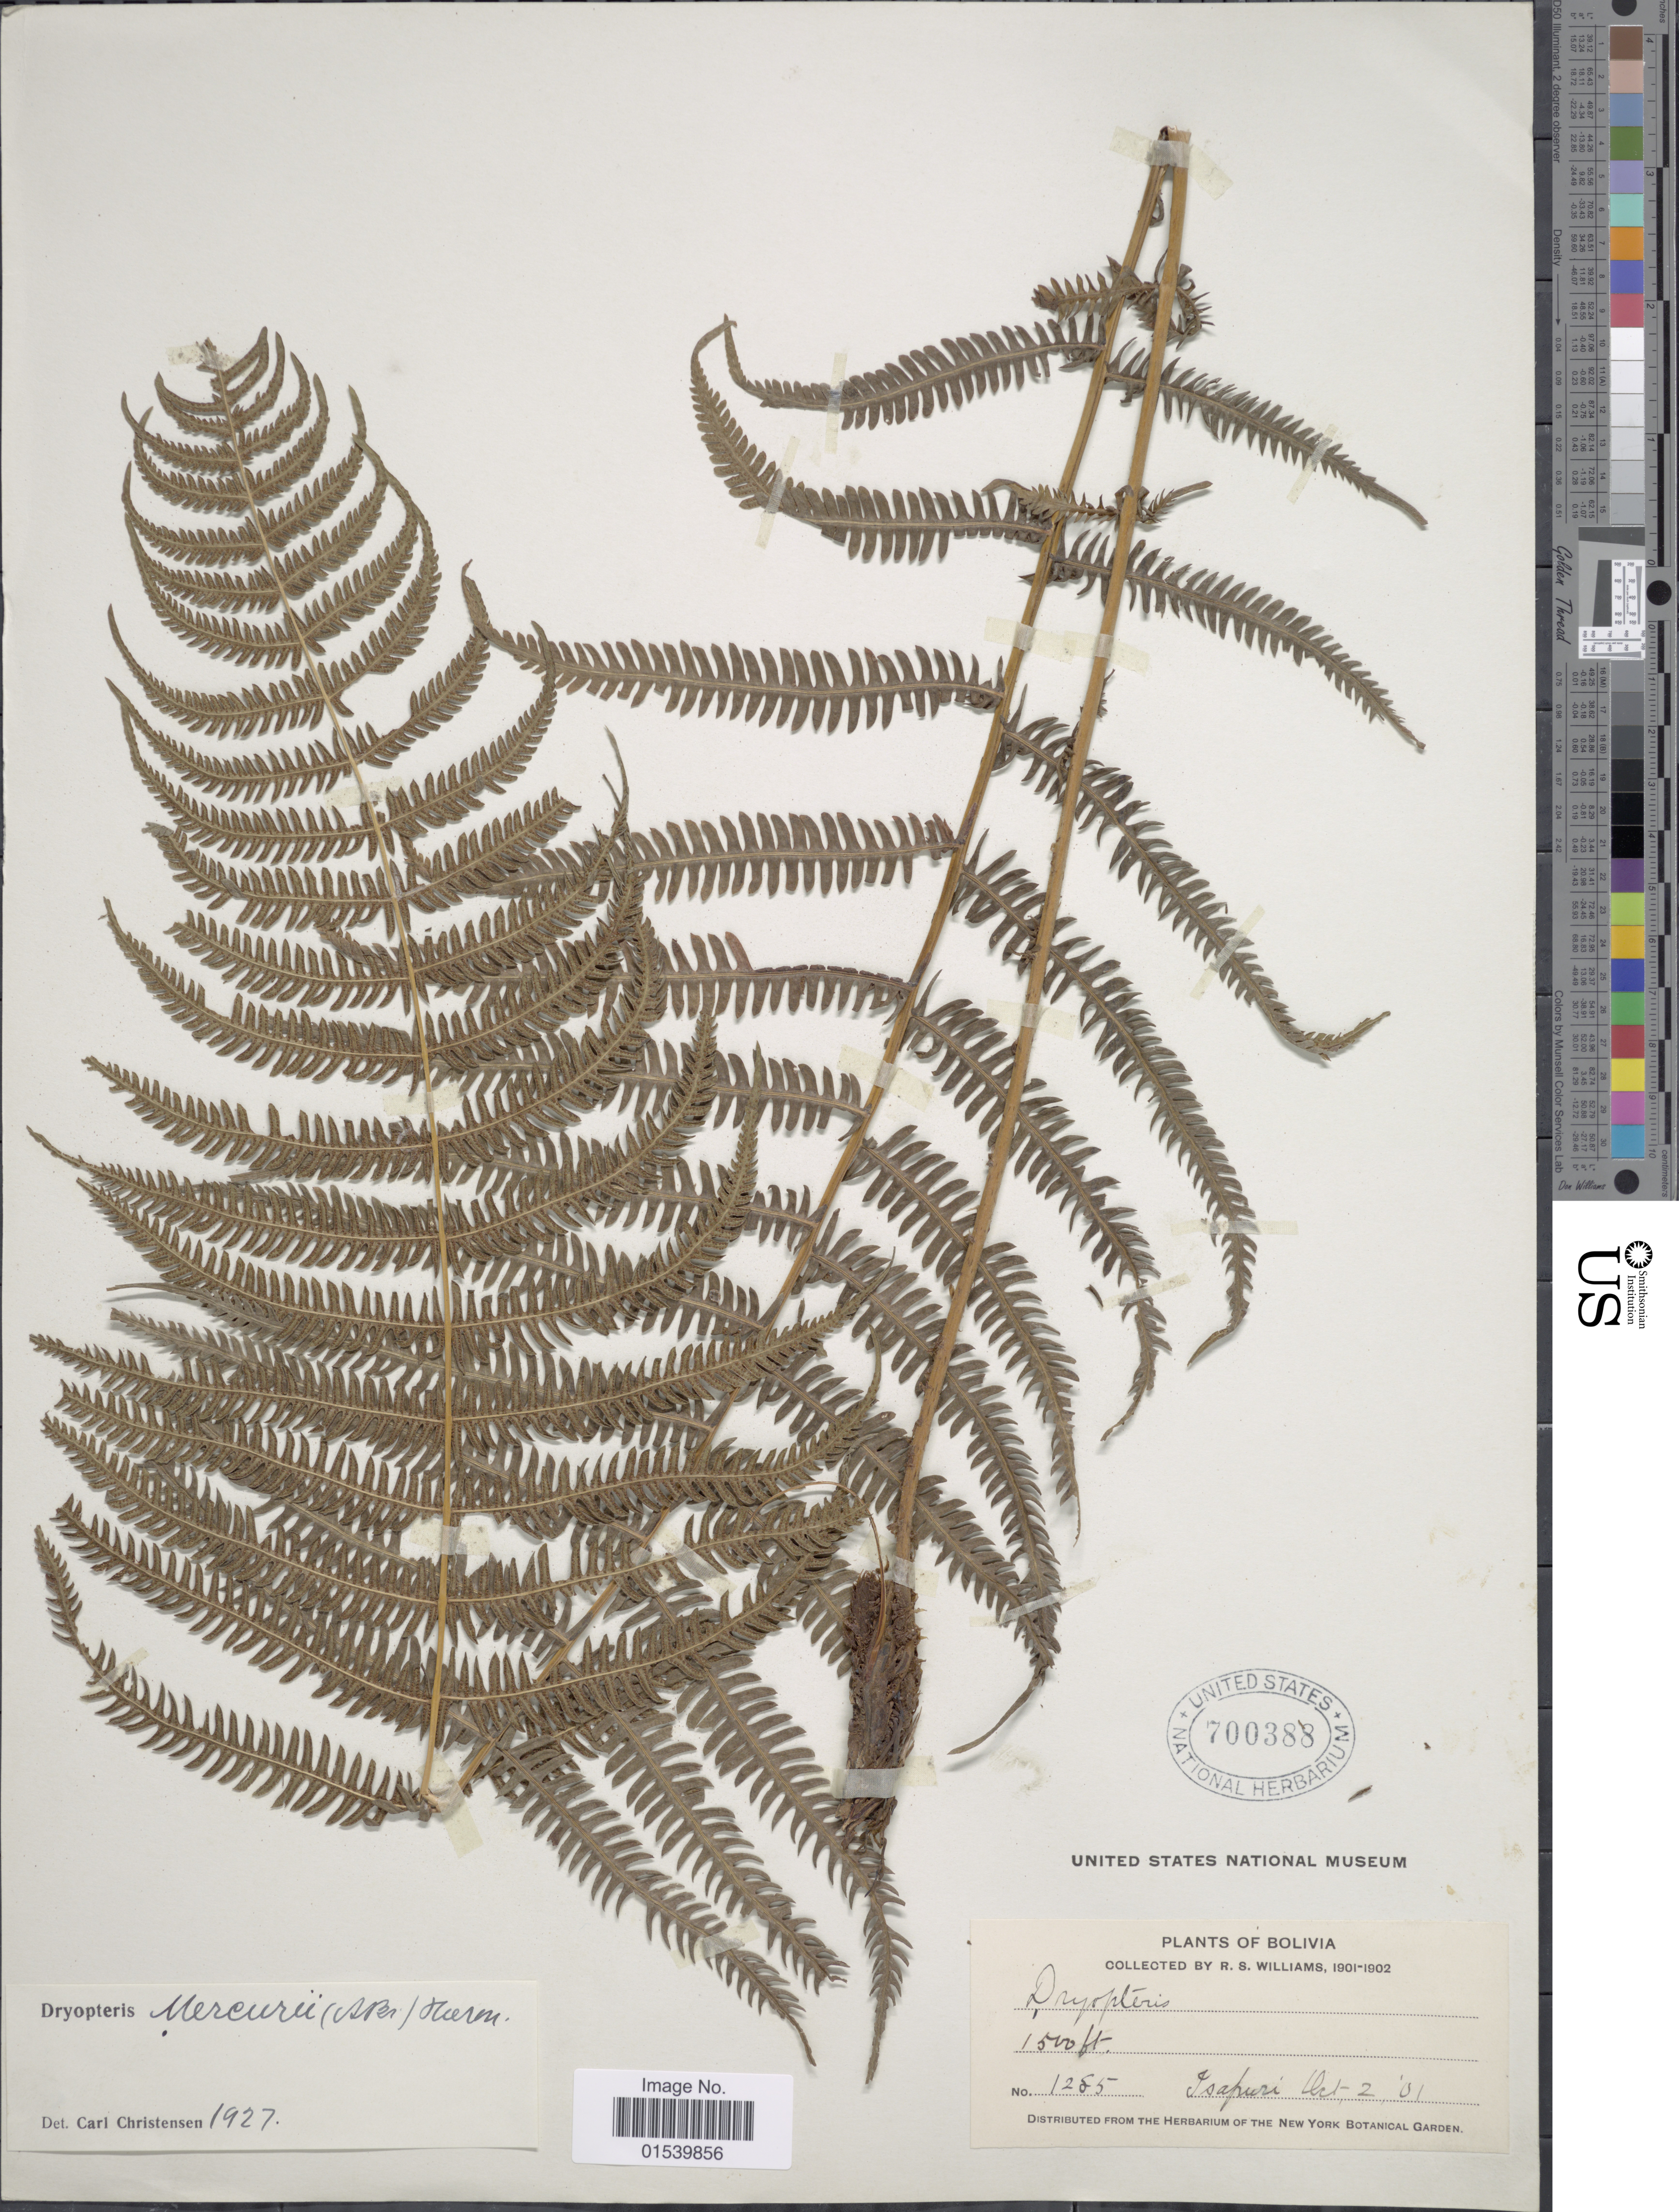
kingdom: Plantae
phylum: Tracheophyta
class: Polypodiopsida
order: Polypodiales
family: Thelypteridaceae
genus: Amauropelta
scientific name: Amauropelta balbisii (Spreng.) comb. nov., ined. 2015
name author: (Spreng.)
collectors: R. S. Williams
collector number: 1285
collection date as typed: Oct. 2, '01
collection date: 1901-10-02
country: Bolivia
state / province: La Páz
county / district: Larecaja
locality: Isupuri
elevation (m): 457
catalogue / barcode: US 700388